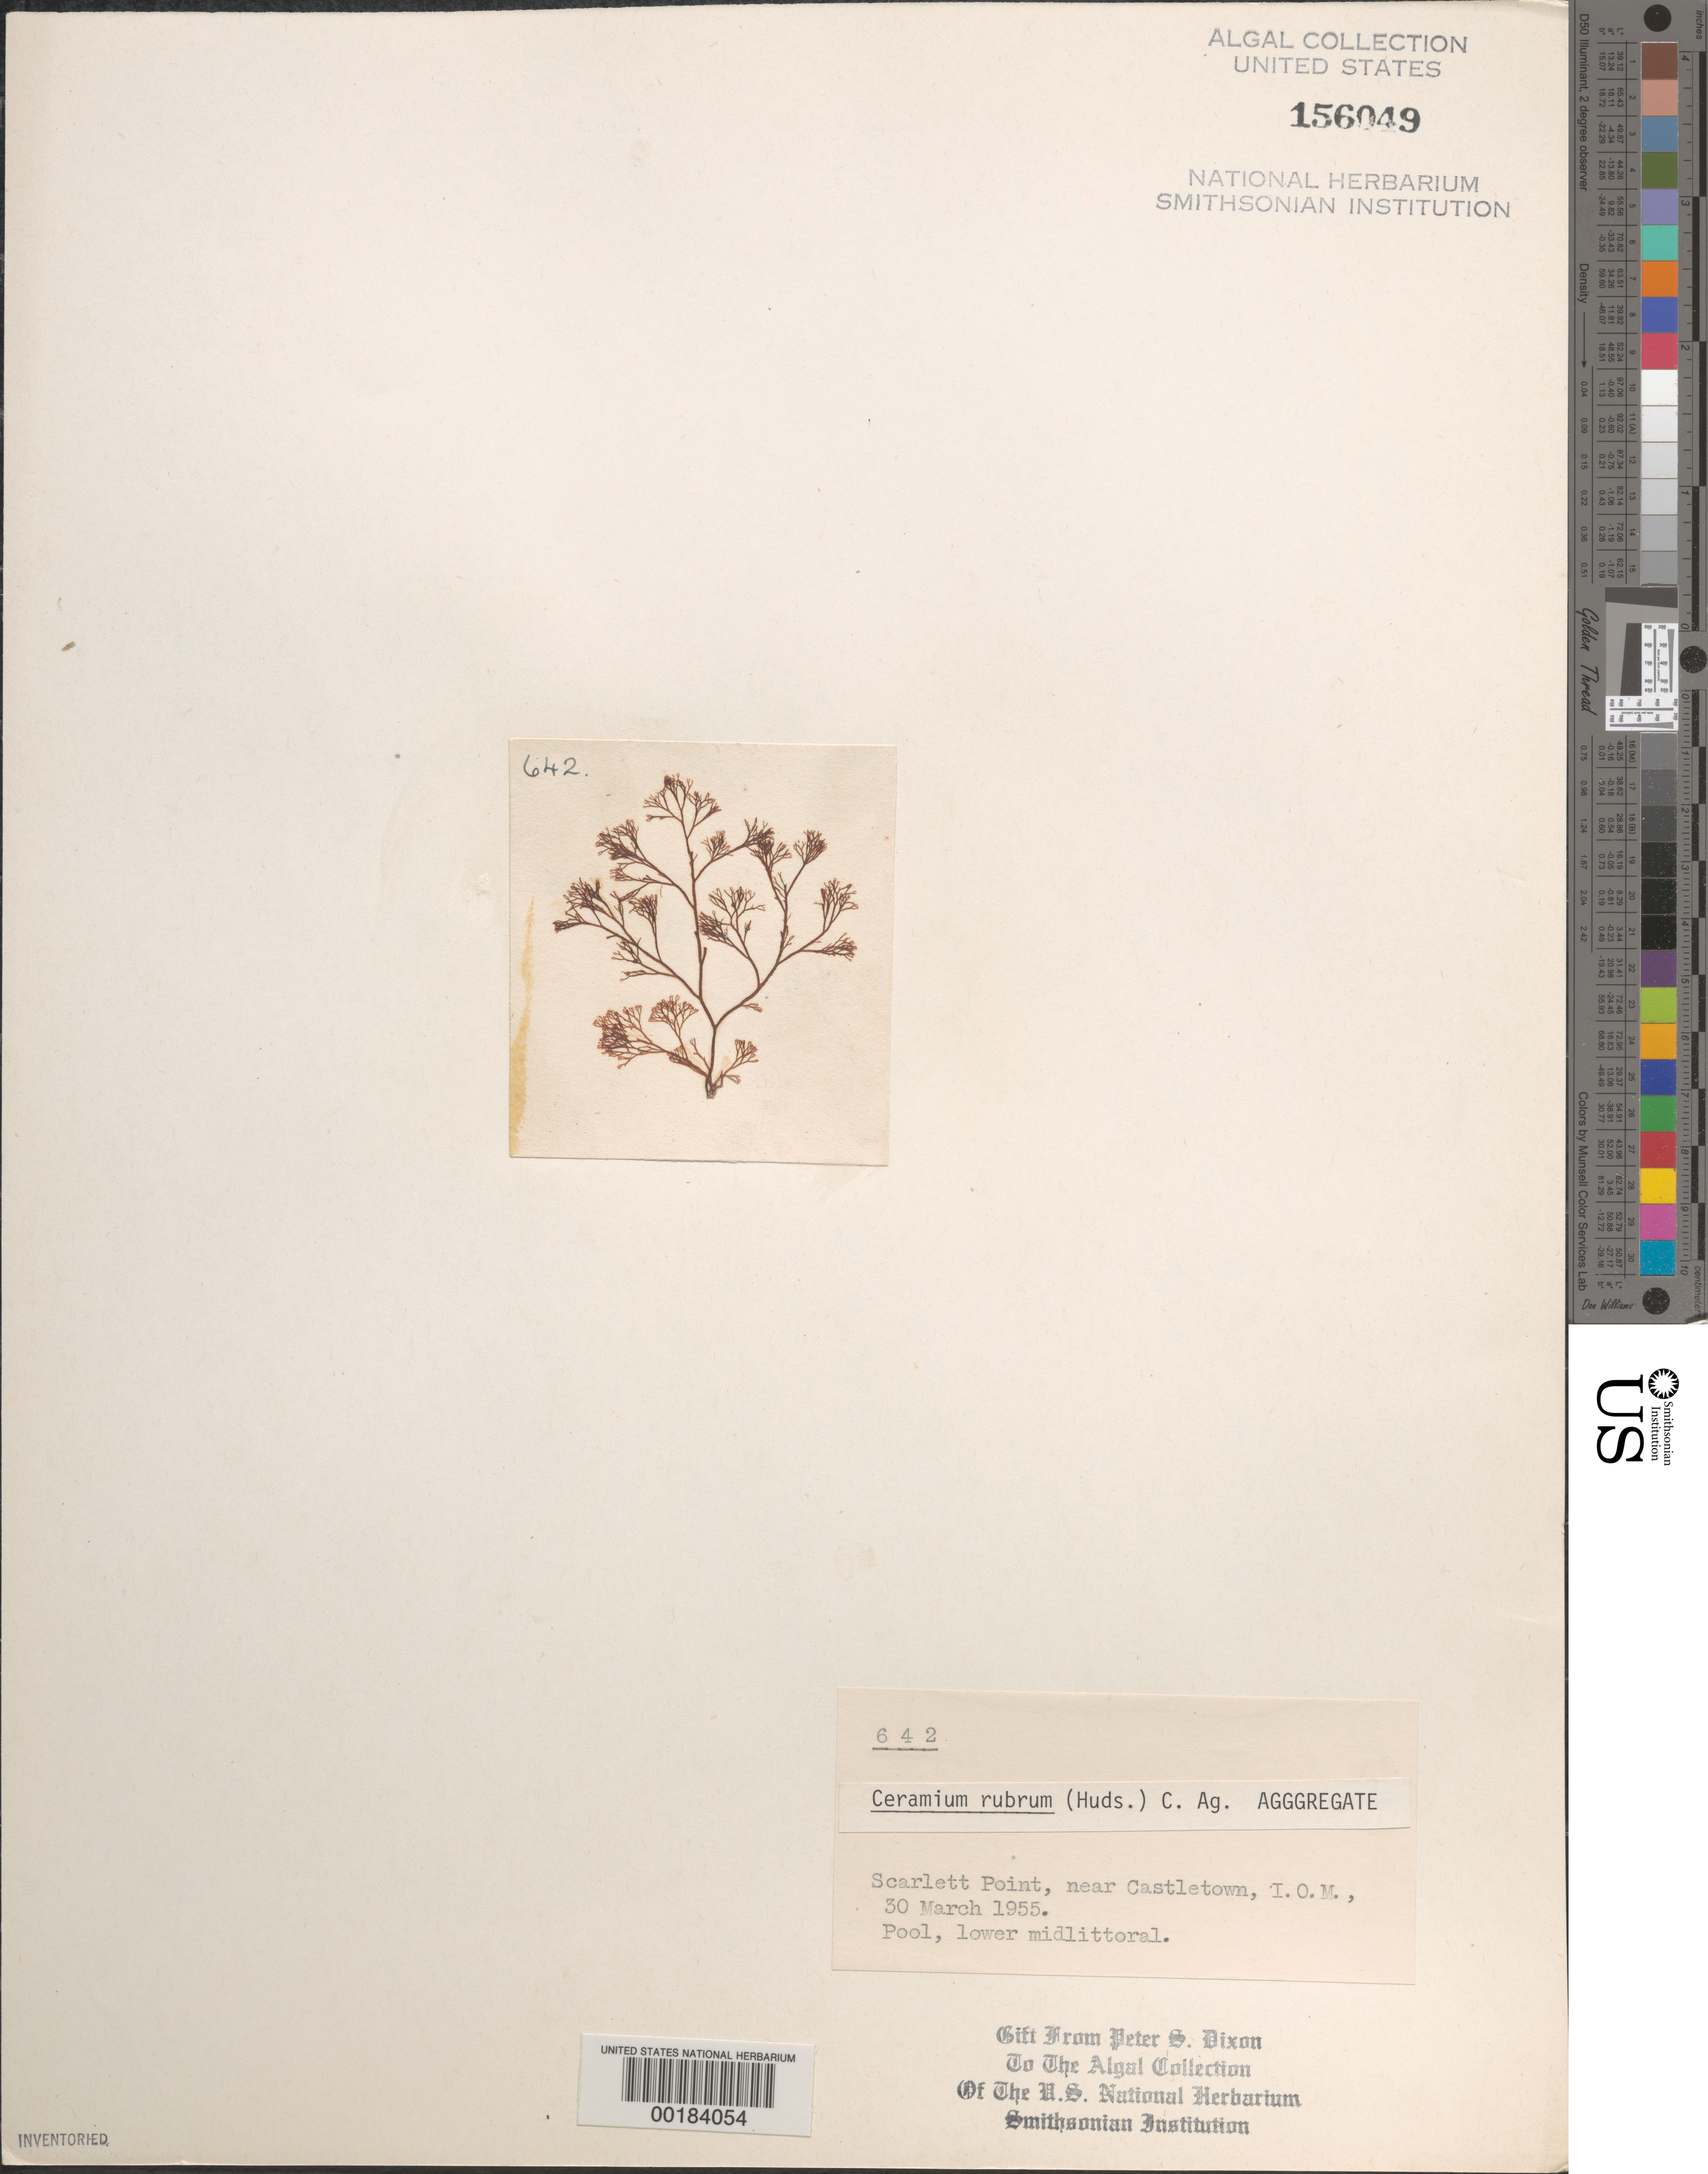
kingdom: Plantae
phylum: Rhodophyta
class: Florideophyceae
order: Ceramiales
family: Ceramiaceae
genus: Ceramium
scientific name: Ceramium rubrum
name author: C. Agardh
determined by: Dixon, P. S.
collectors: P. S. Dixon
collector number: PSD 642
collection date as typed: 30 Mar 1955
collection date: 1955-03-30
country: United Kingdom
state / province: England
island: Isle of Man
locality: Scarlett Point, near Castletown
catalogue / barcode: US 156049